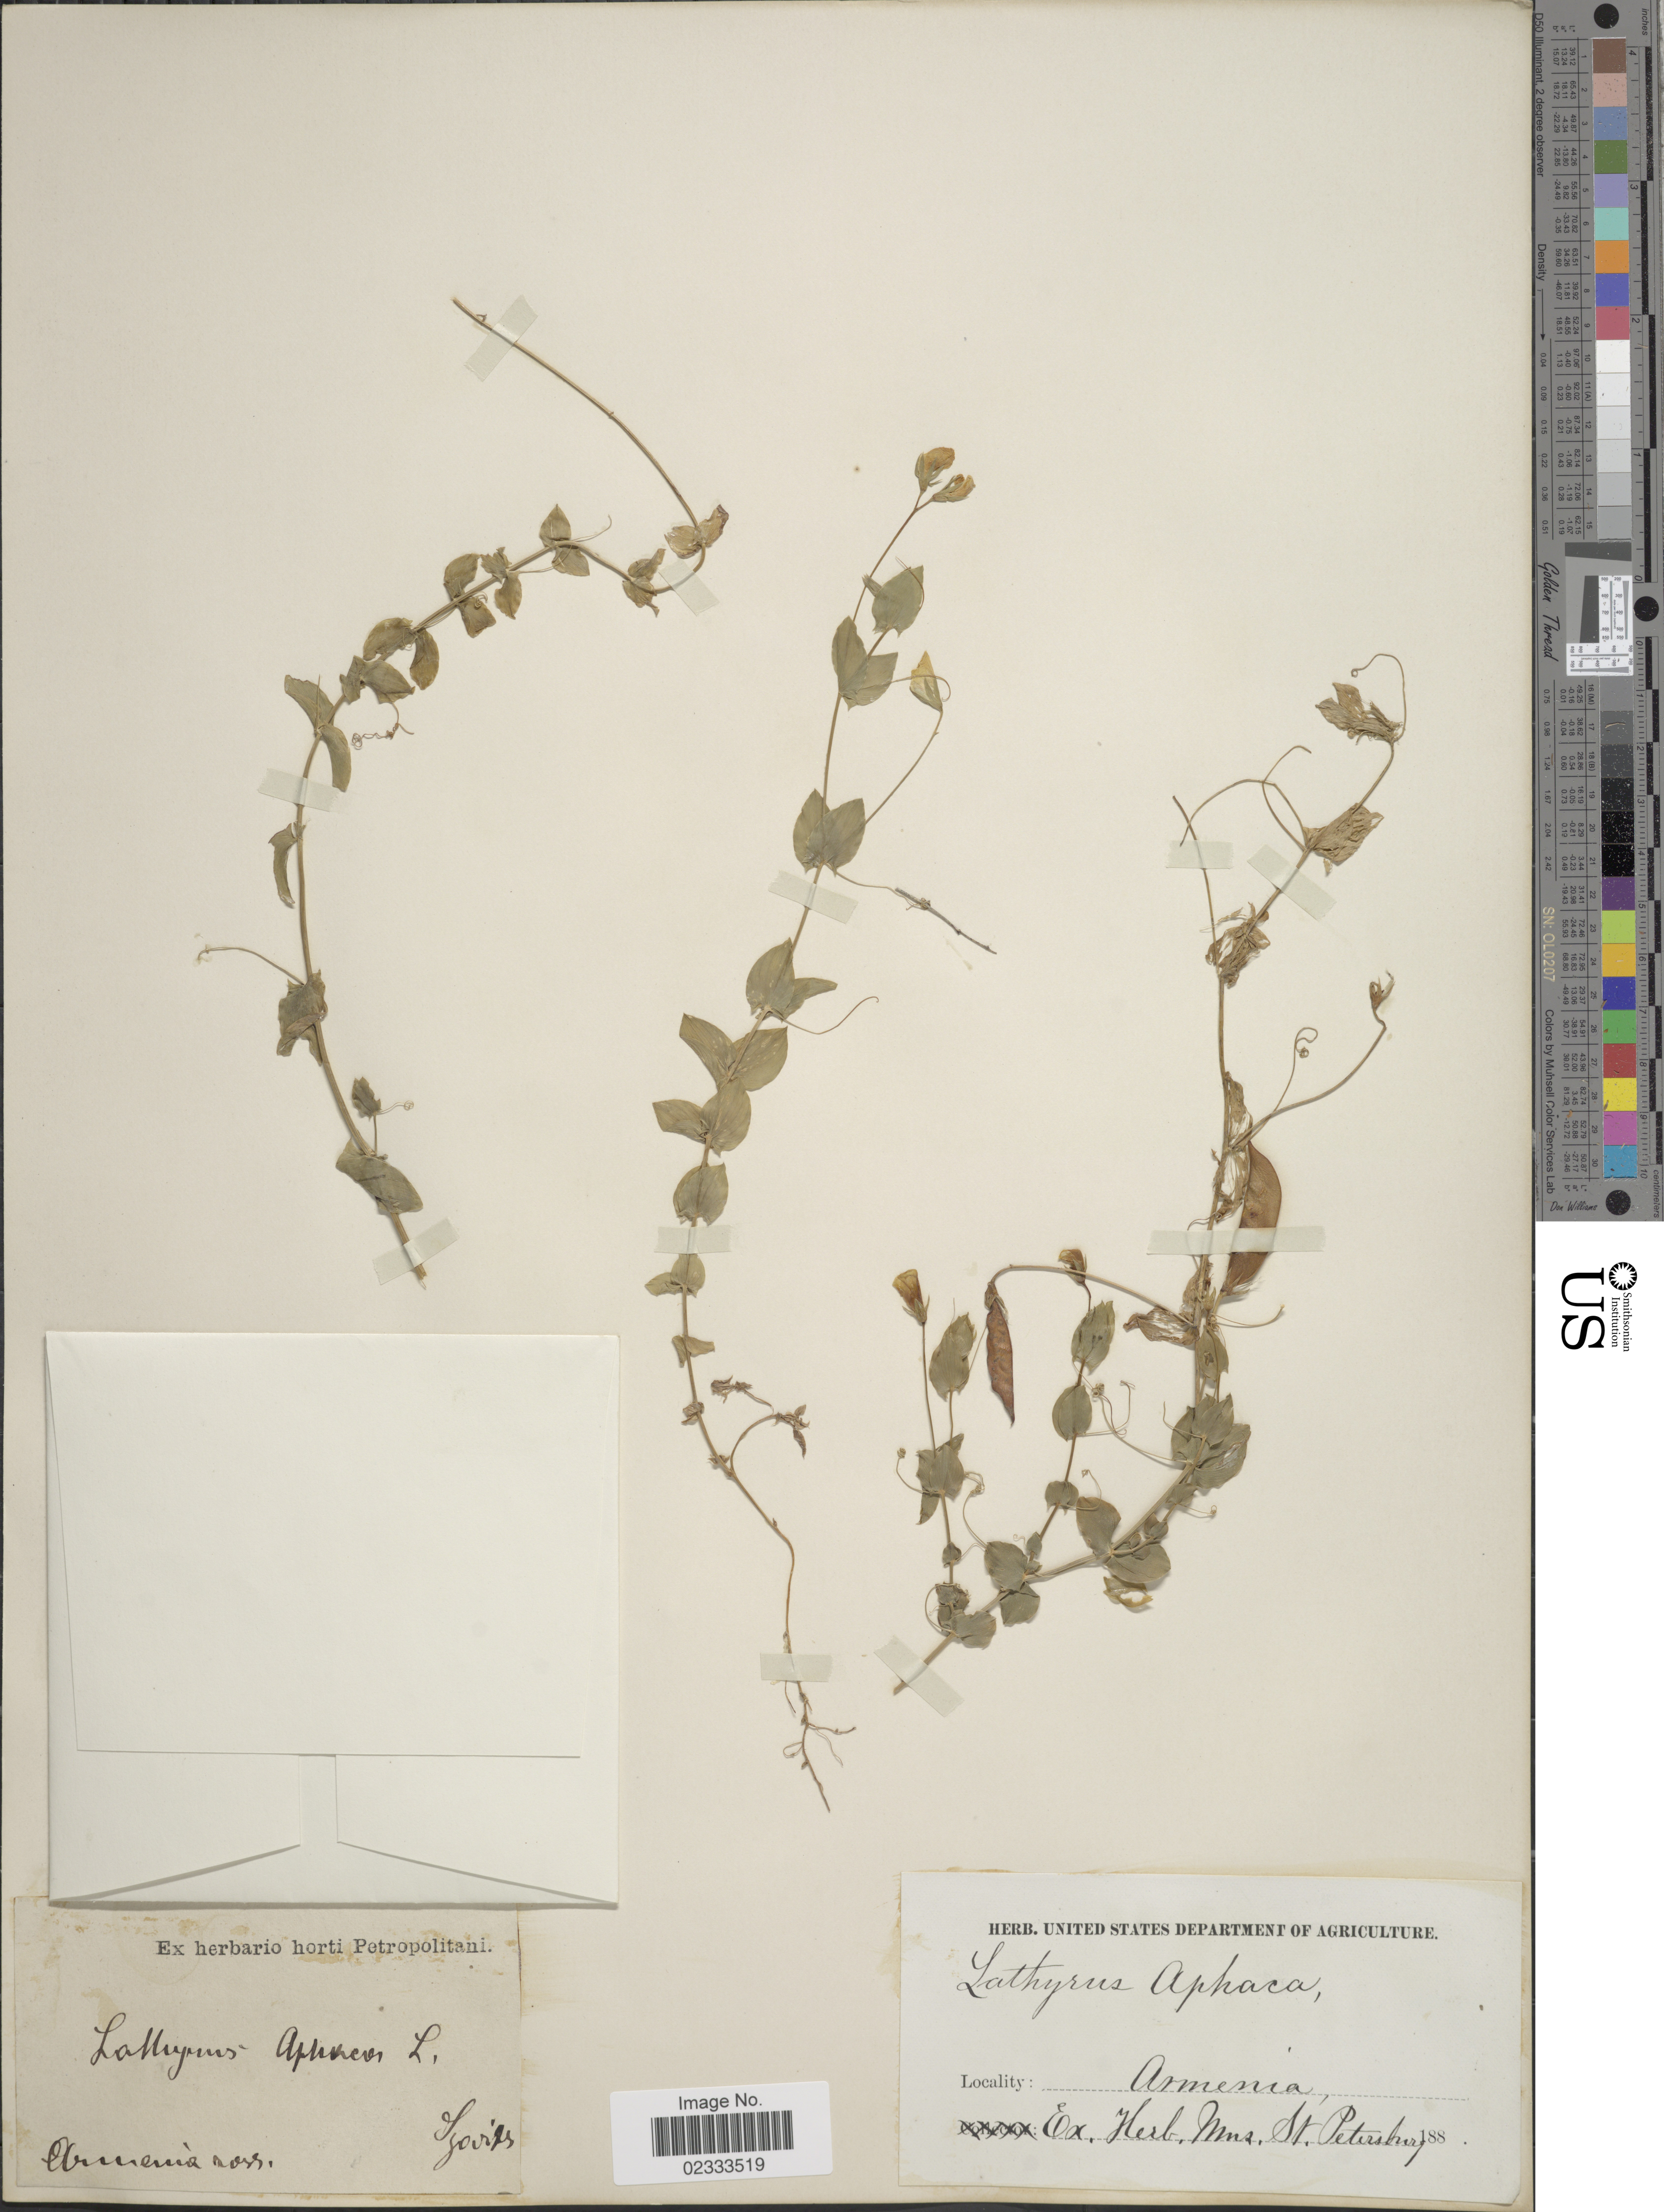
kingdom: Plantae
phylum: Tracheophyta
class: Magnoliopsida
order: Fabales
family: Fabaceae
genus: Lathyrus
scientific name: Lathyrus aphaca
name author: L.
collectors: ex herb. Mus. St. Petersburg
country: Armenia